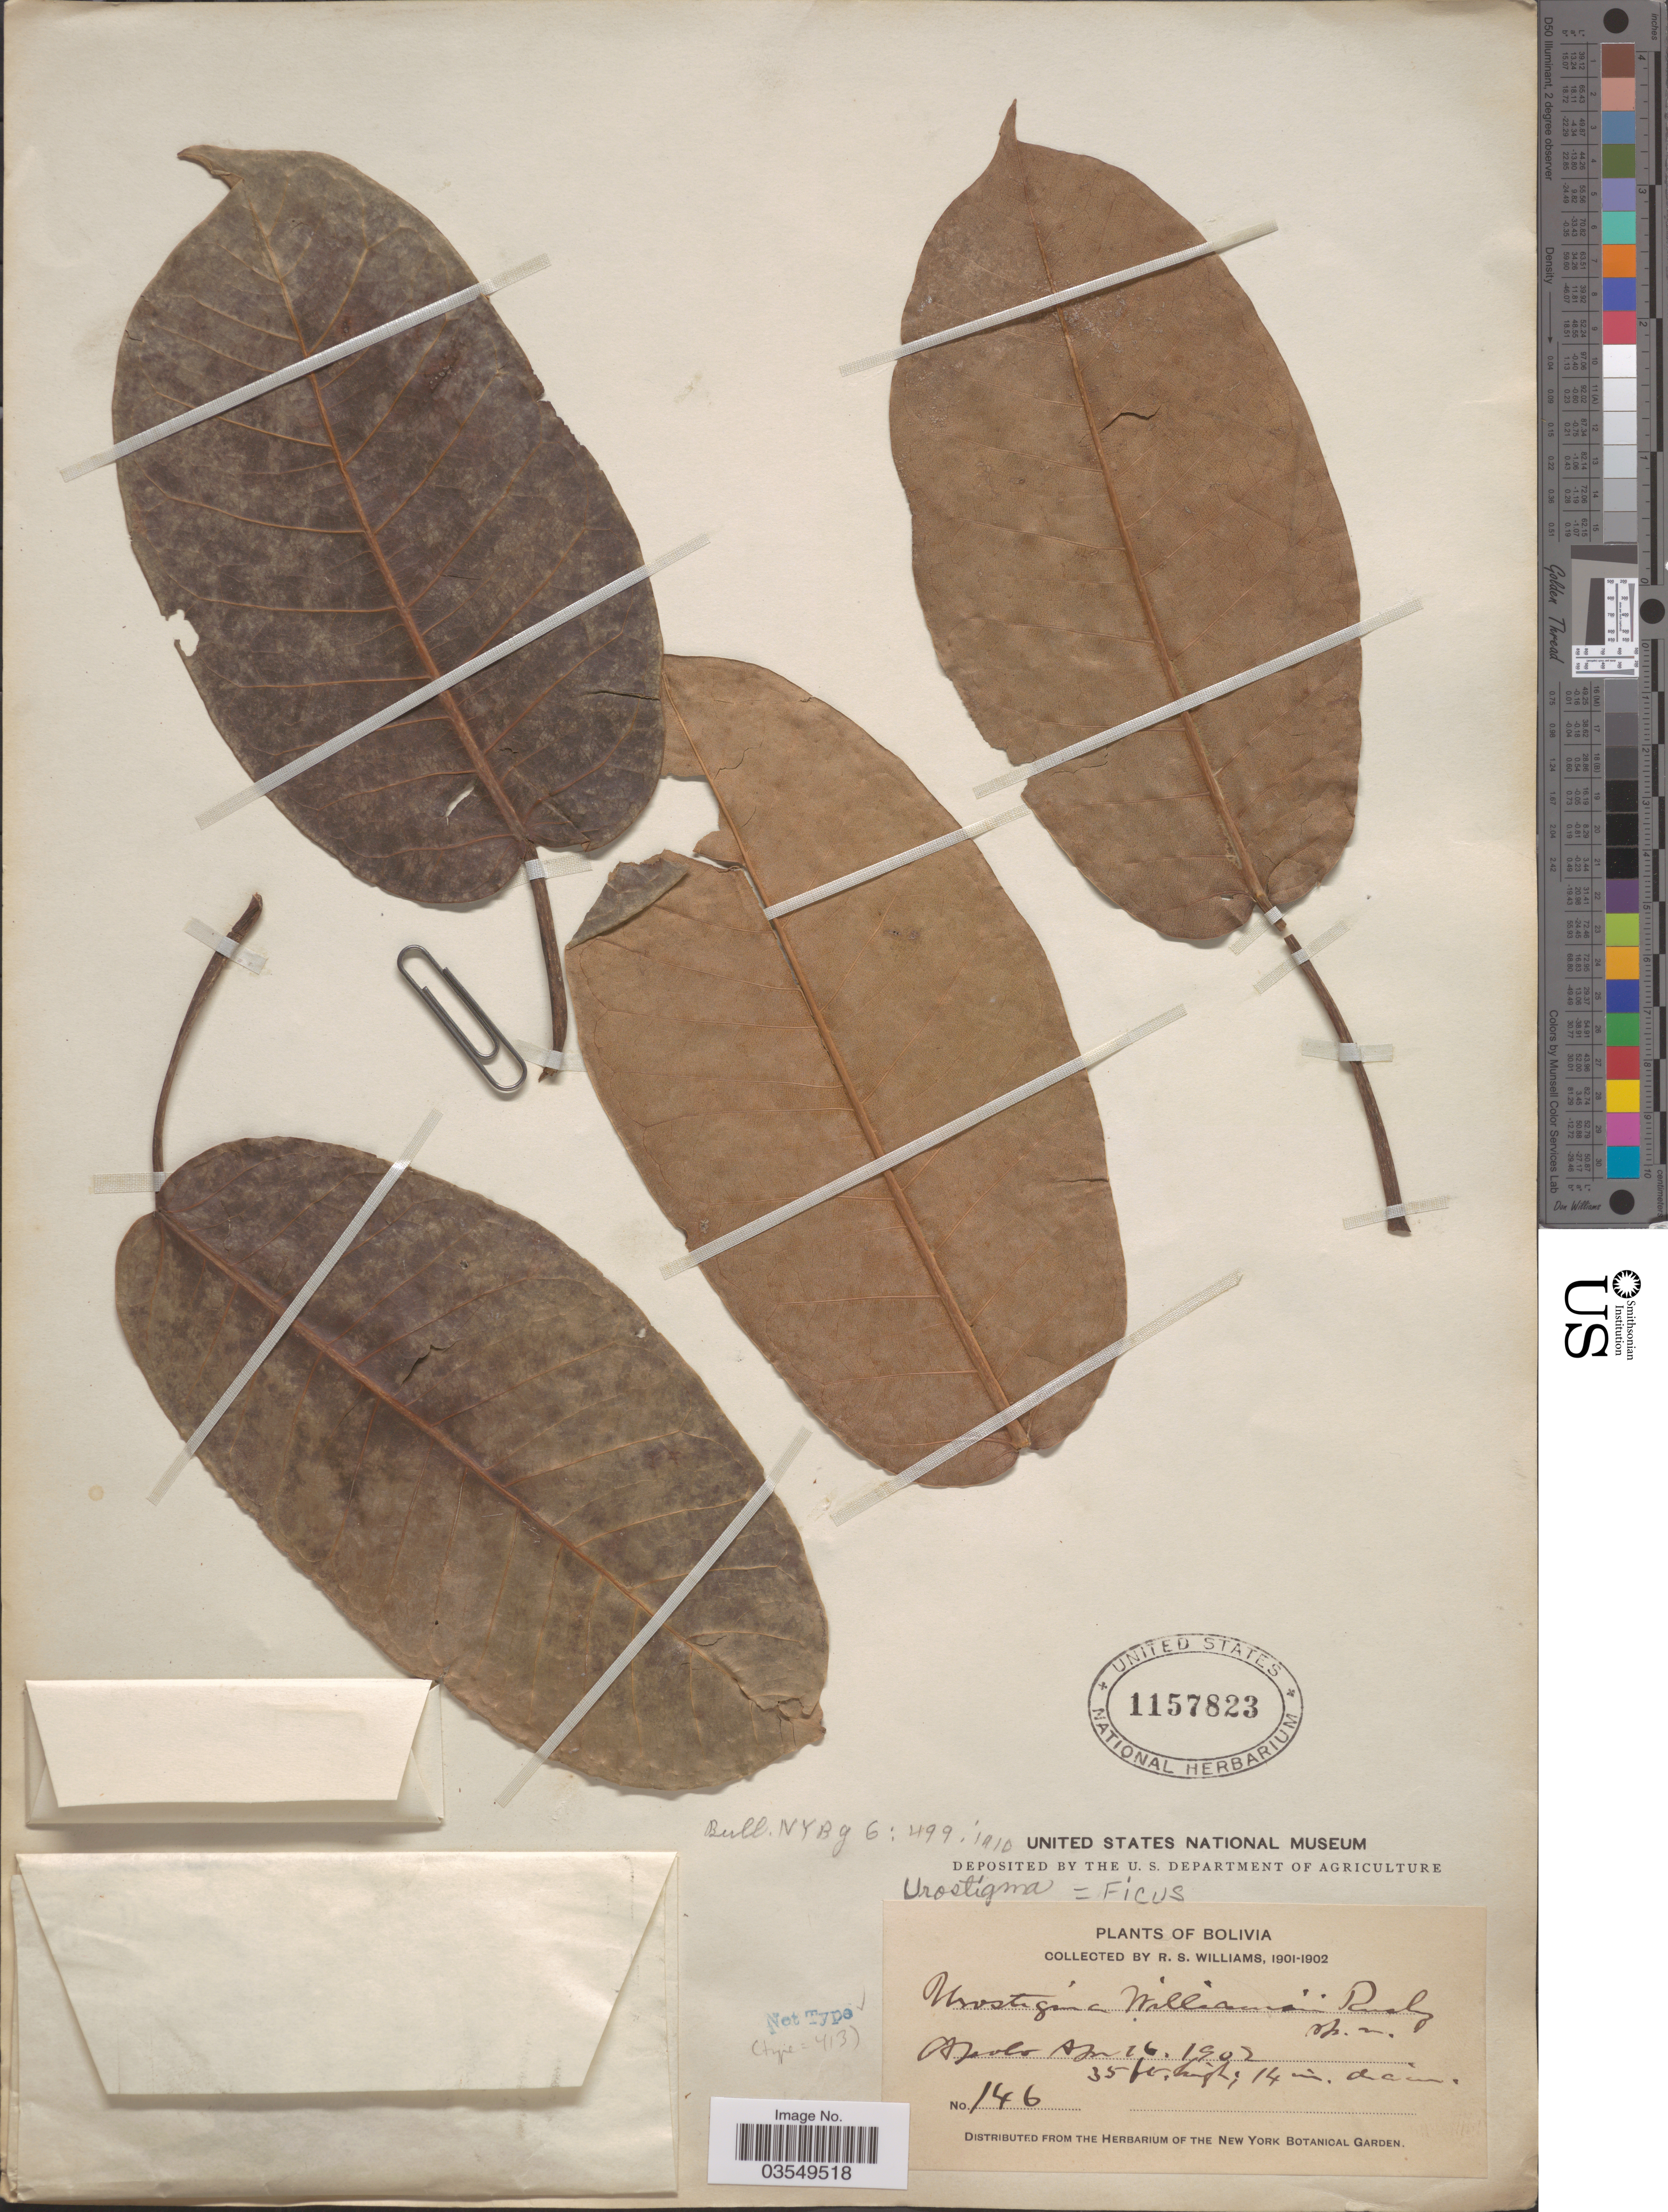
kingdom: Plantae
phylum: Tracheophyta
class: Magnoliopsida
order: Rosales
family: Moraceae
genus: Ficus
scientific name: Ficus williamsii Standl., nom. illeg. hom.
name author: Standl.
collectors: R. S. Williams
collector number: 146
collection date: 1902-04-16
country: Bolivia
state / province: La Paz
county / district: Franz Tamayo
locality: Apolo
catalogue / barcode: US 1157823